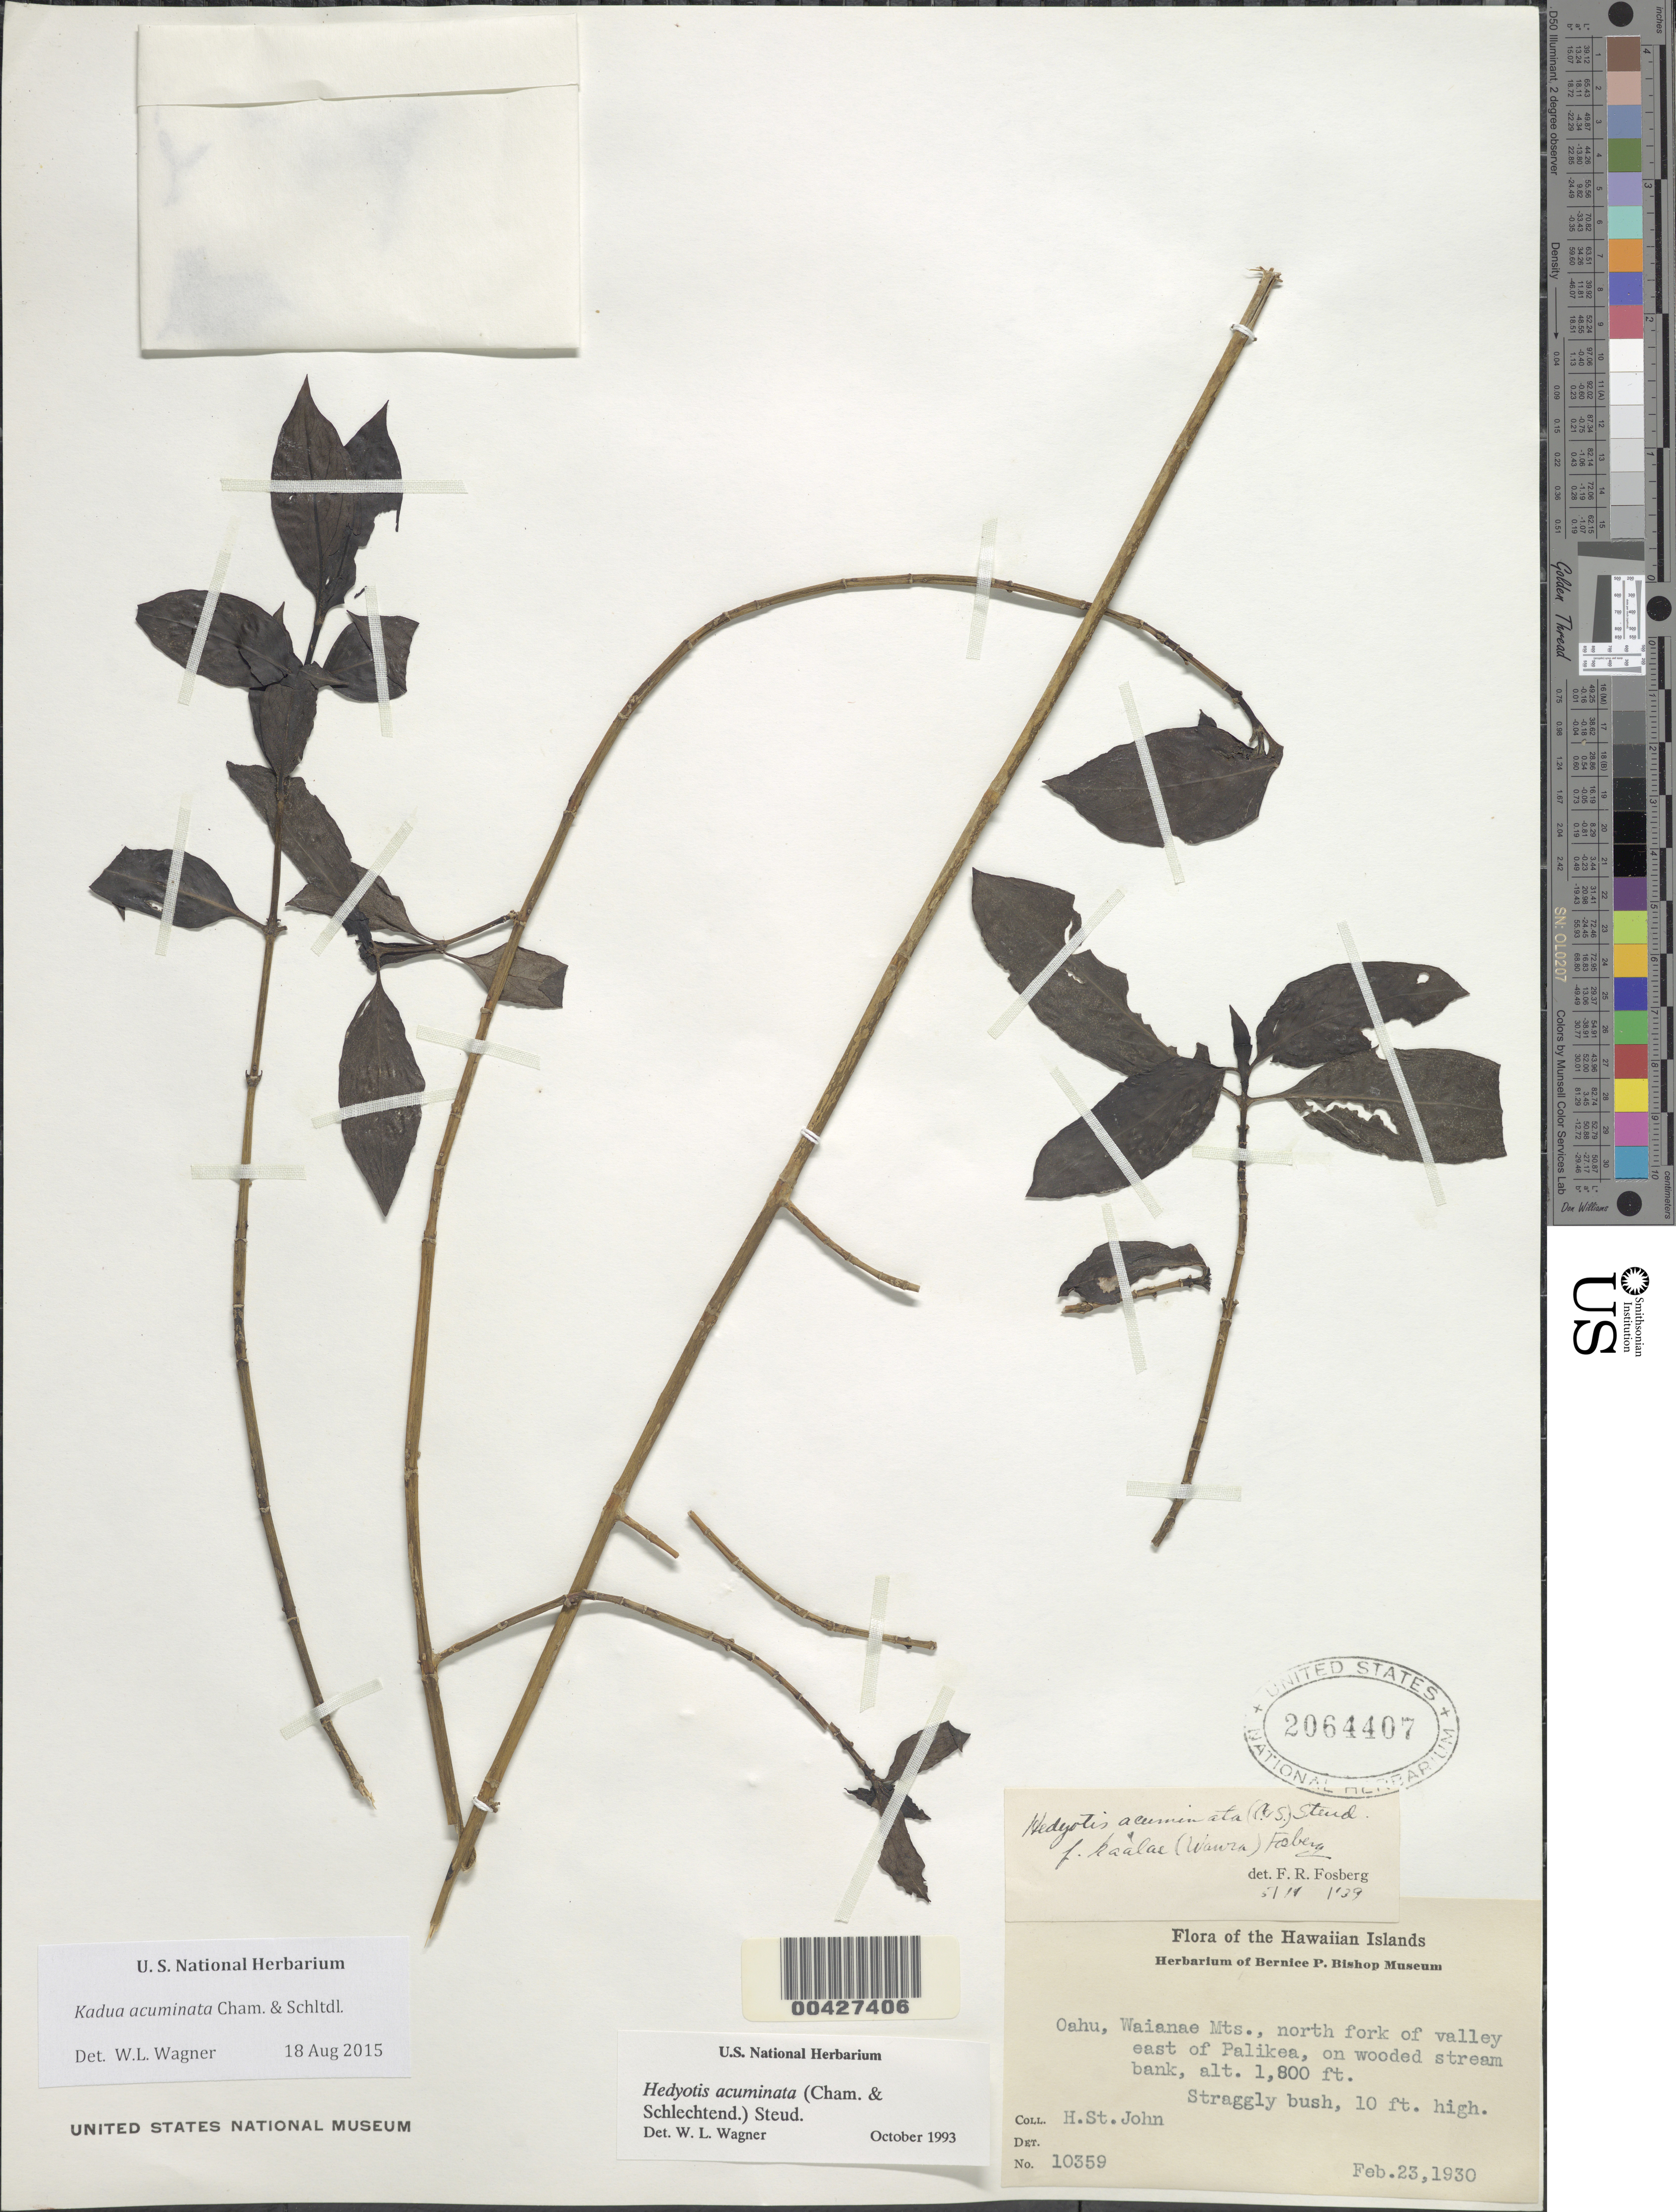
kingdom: Plantae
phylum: Tracheophyta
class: Magnoliopsida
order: Gentianales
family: Rubiaceae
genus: Kadua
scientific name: Kadua acuminata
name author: Cham. & Schltdl.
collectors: H. St. John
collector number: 10359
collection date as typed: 23 Feb 1930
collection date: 1930-02-23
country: United States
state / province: Hawaii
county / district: Honolulu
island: Oahu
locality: Waianae Mountains, north fork of valley east of Palikea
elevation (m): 549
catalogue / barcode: US 2064407